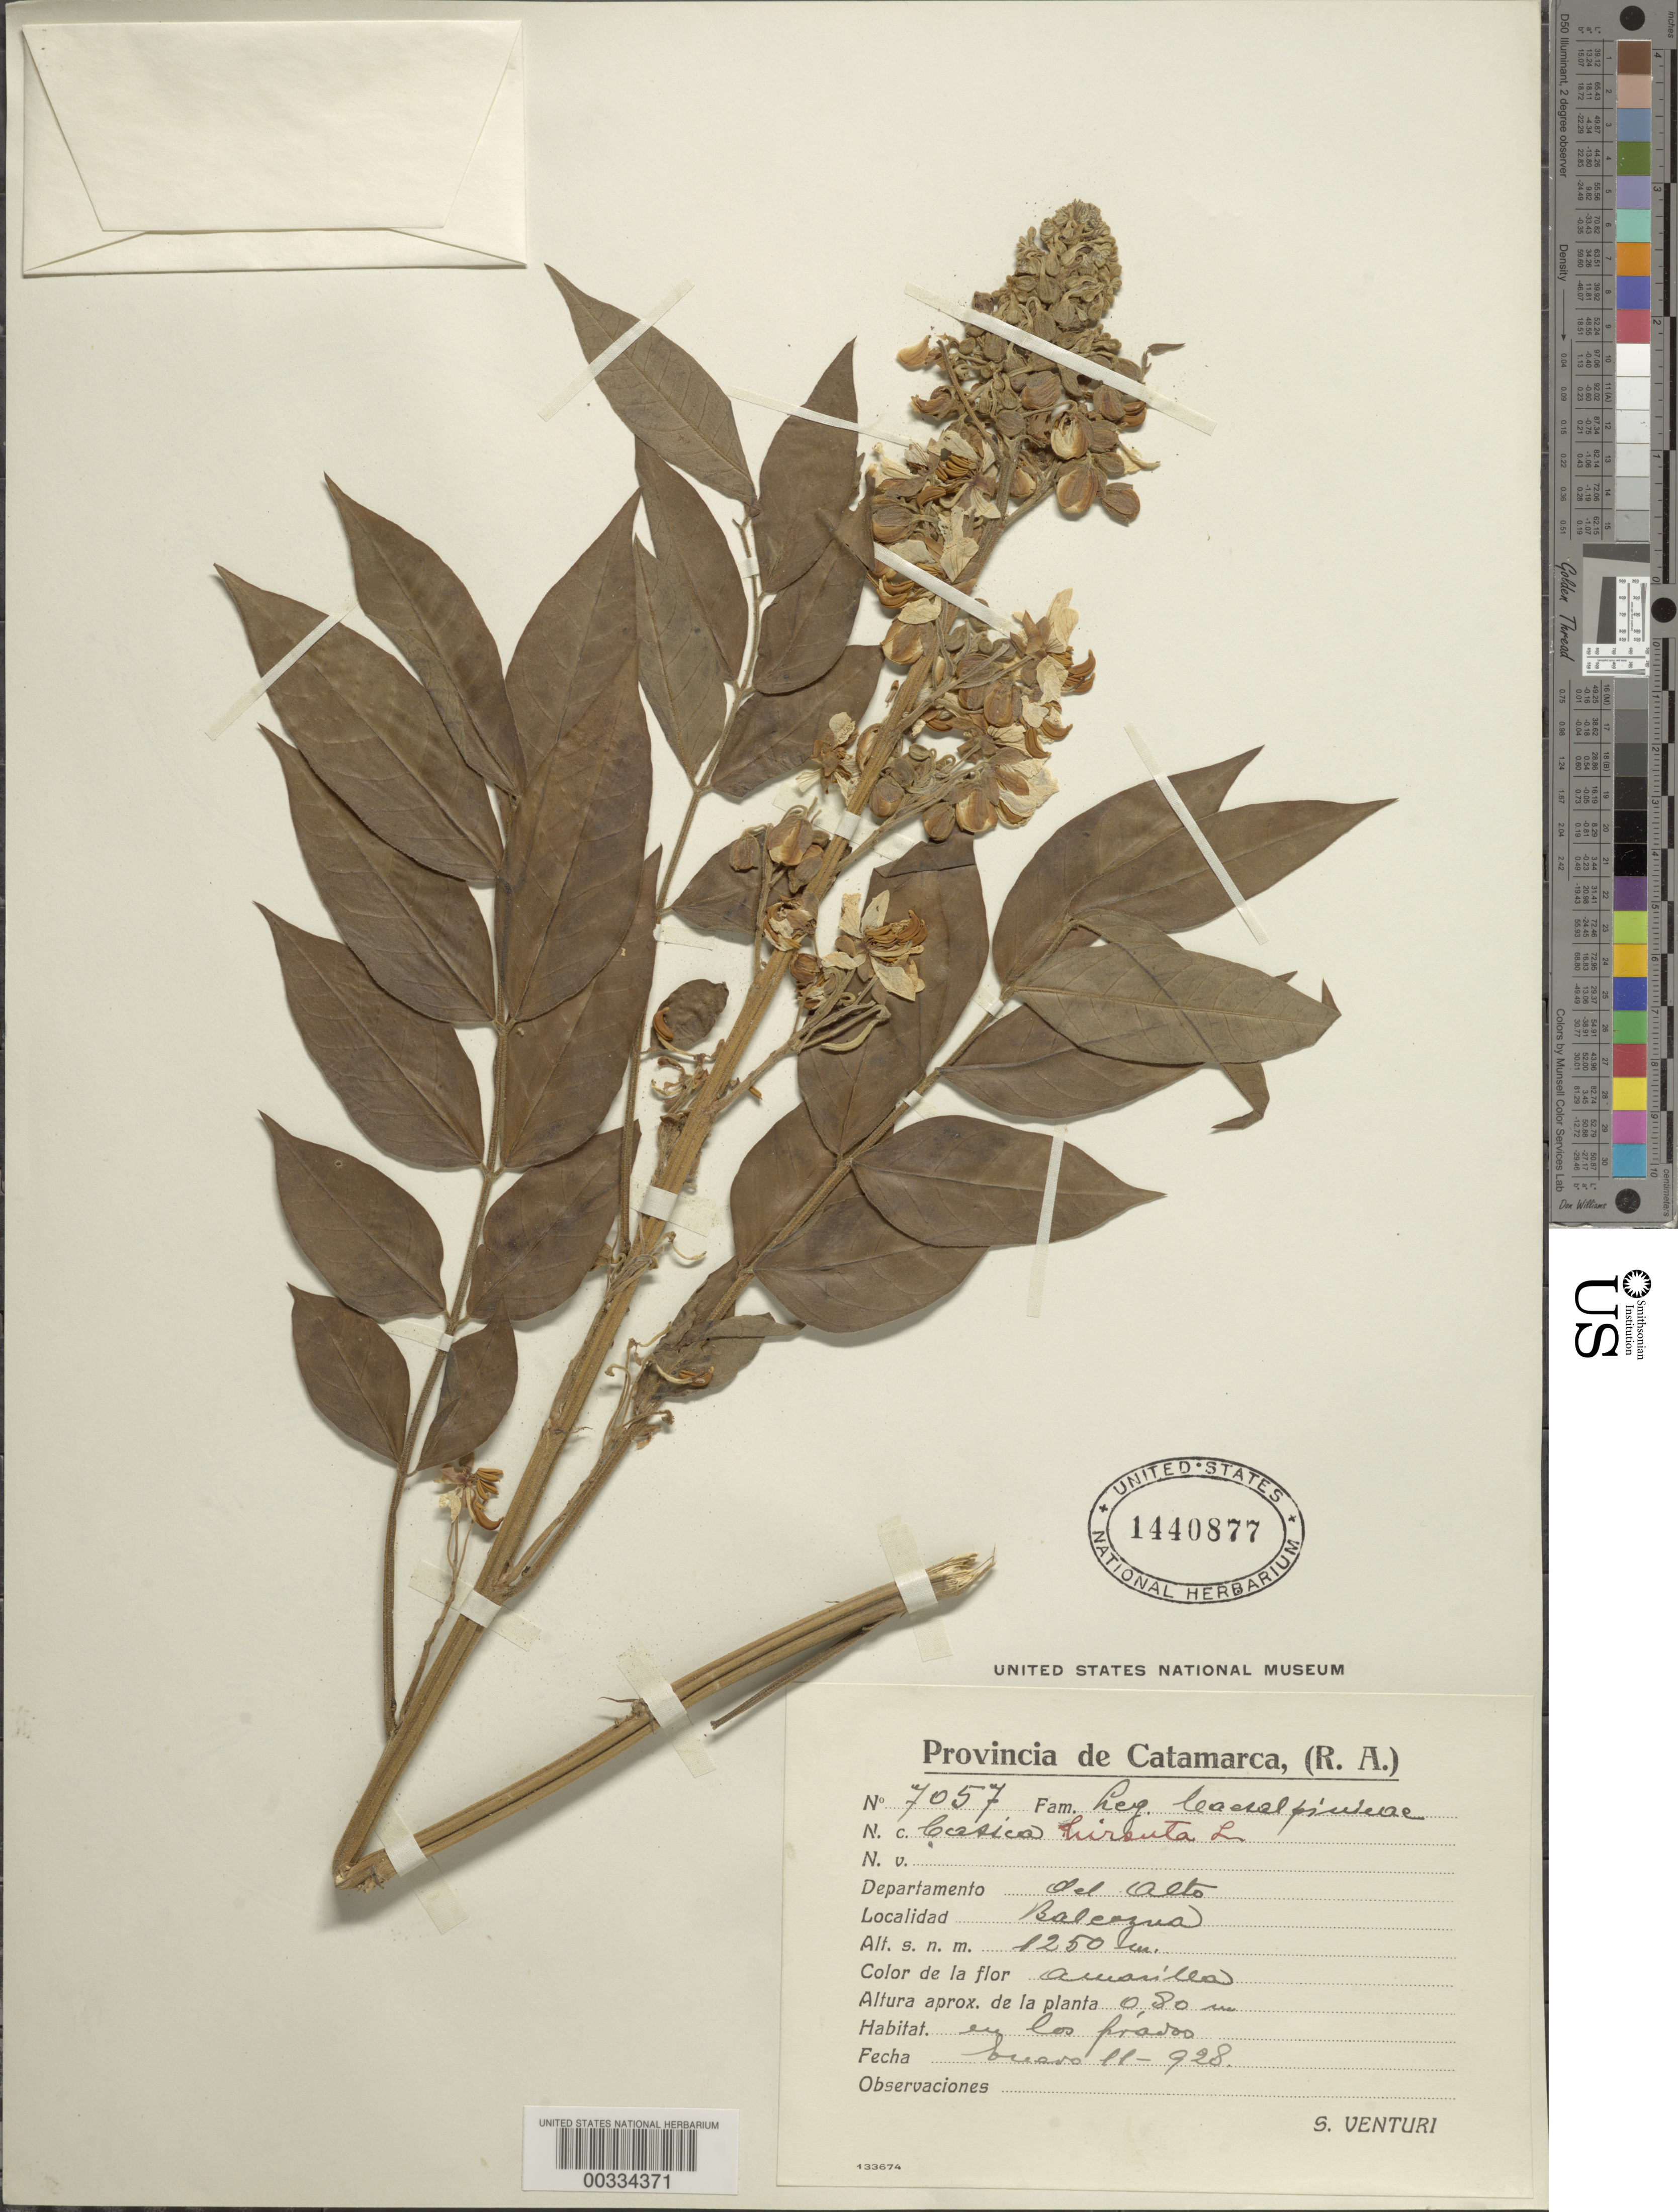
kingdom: Plantae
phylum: Tracheophyta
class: Magnoliopsida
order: Fabales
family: Fabaceae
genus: Senna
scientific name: Senna hirsuta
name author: (L.) H.S. Irwin & Barneby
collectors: S. Venturi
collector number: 7057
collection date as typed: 11 Feb 1928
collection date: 1928-02-11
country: Argentina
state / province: Catamarca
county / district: El Alto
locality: Balenzua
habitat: Pasture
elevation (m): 1250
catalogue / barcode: US 1440877